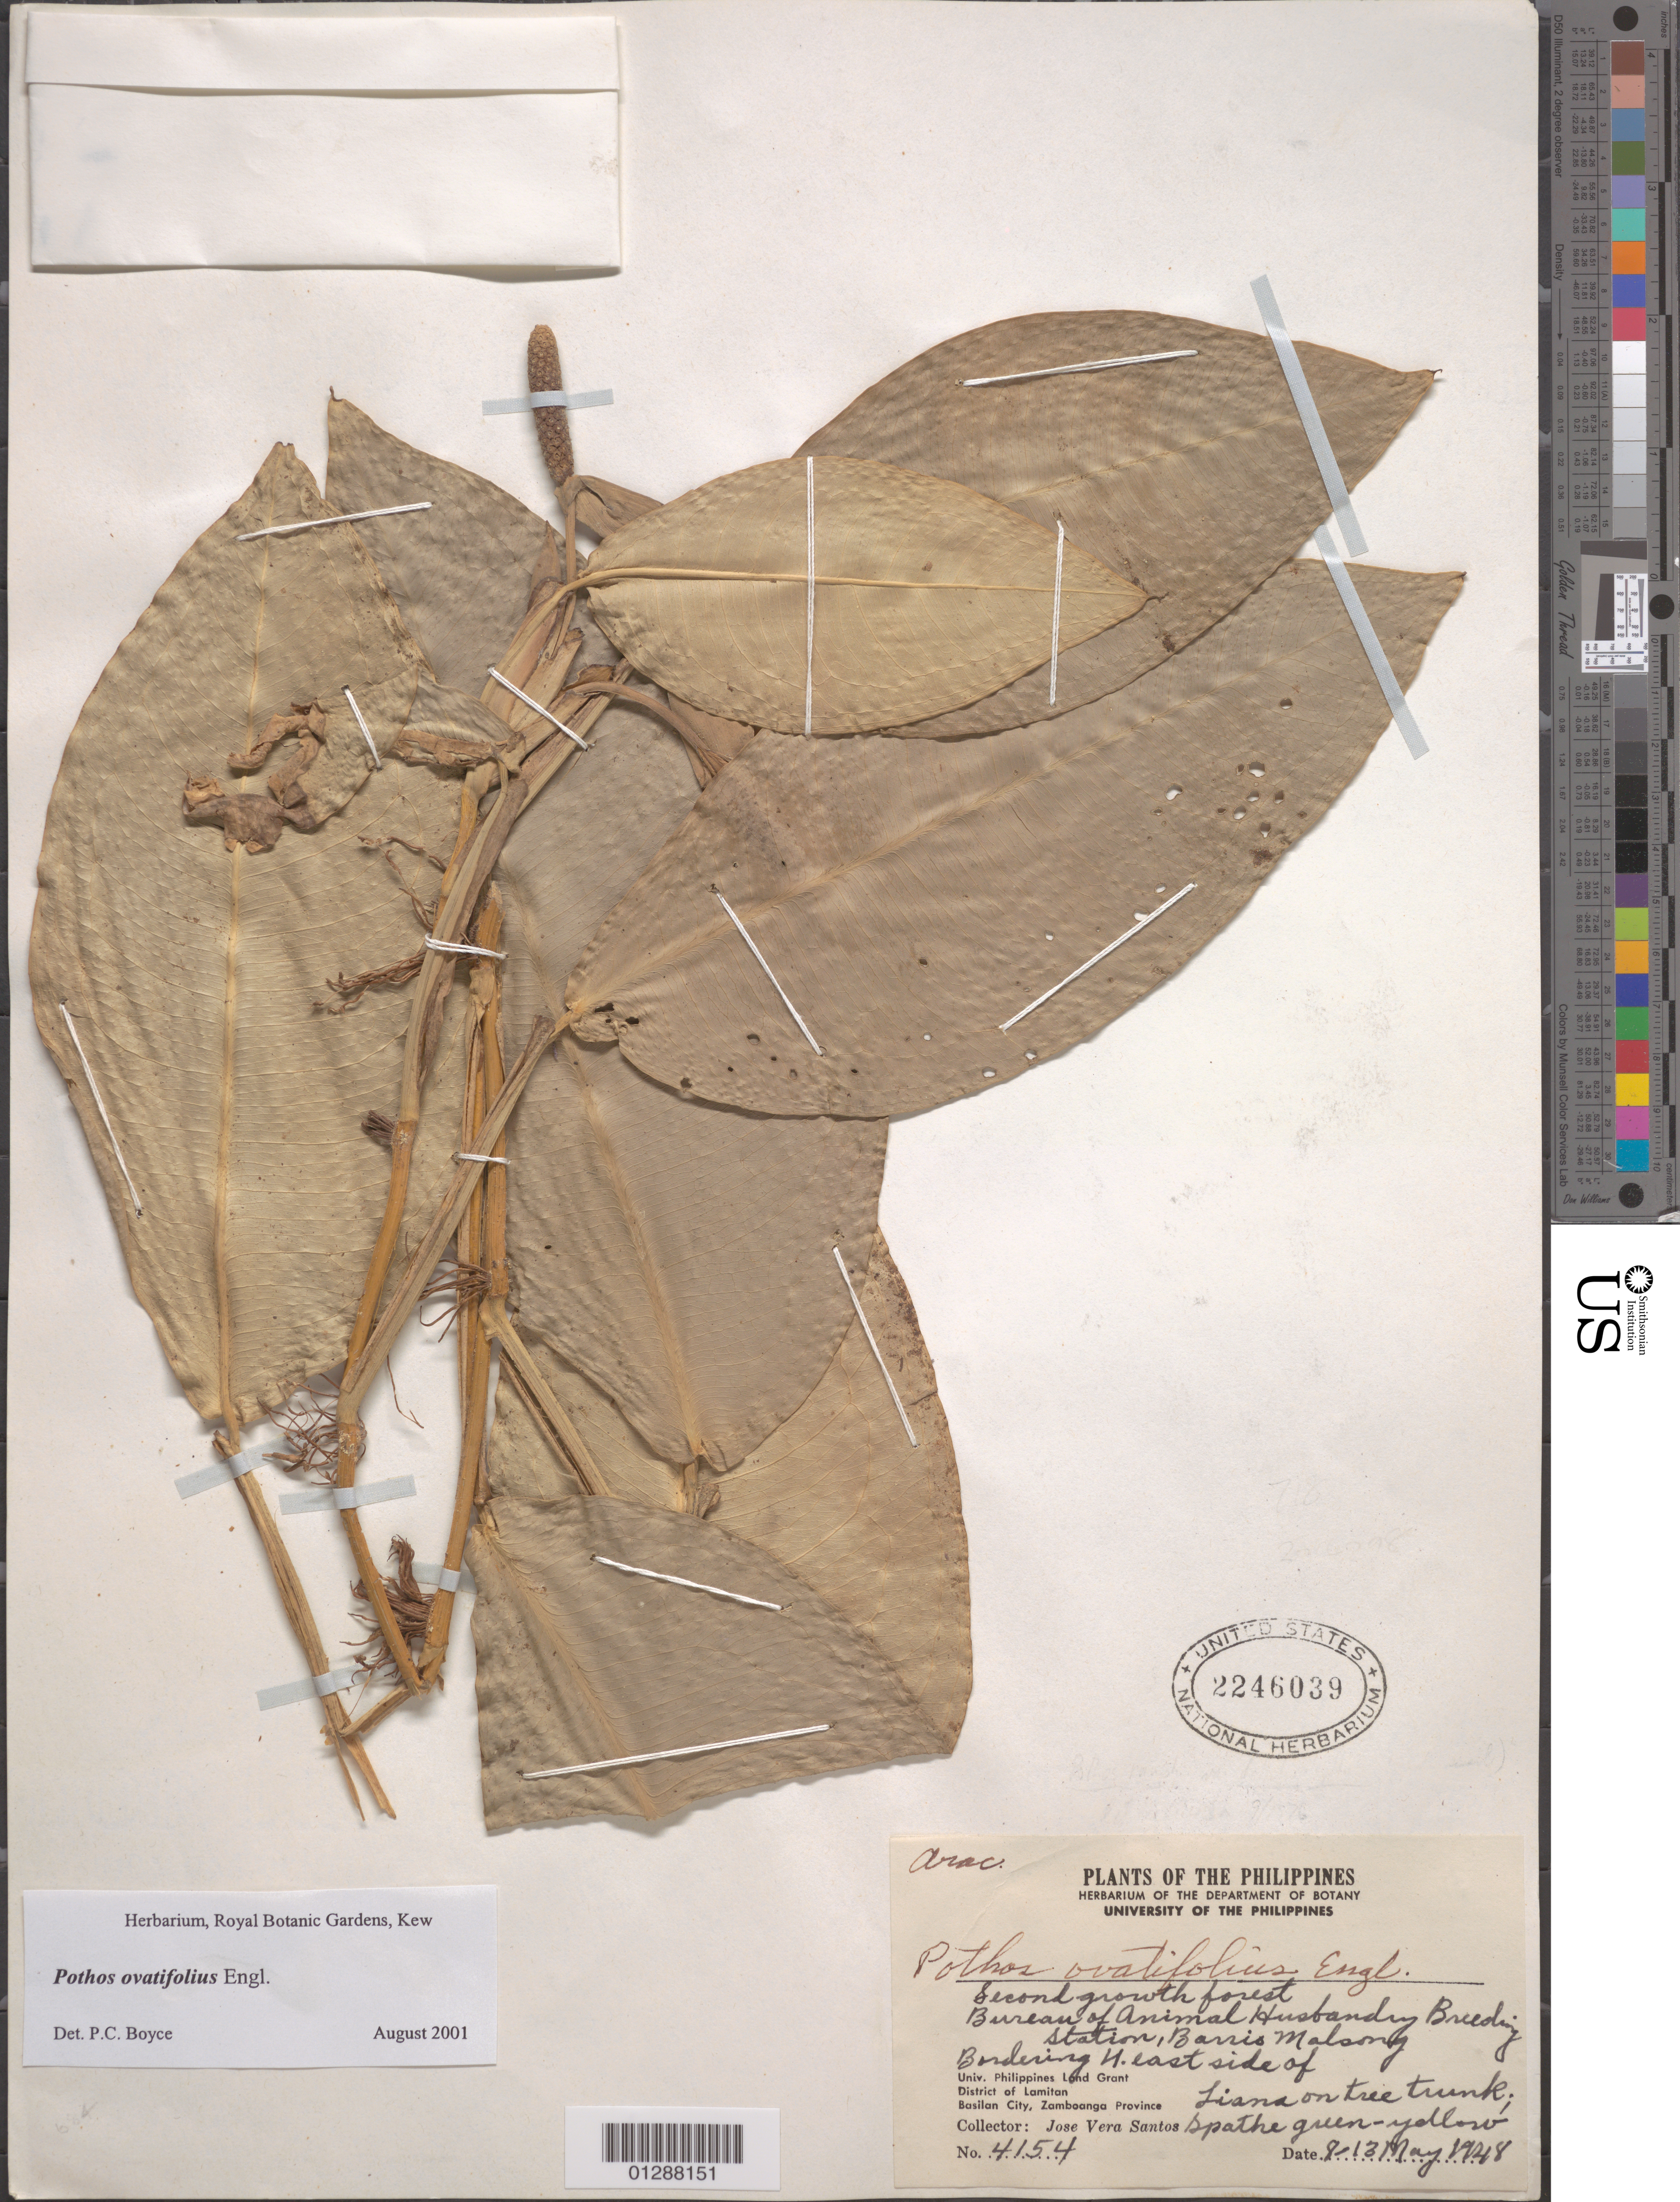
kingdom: Plantae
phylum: Tracheophyta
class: Liliopsida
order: Alismatales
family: Araceae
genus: Pothos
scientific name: Pothos ovatifolius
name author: Engl.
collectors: J. V. Santos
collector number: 4154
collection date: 1948-05-07/1948-05-13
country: Philippines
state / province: Muslim Mindanao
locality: Bureau of Animal Husbandry Breeding Station. Baris Malsong. Bordering N. east side. Univ. Philippines Land, Grant. District of Lamitan. Basilan City, Zamboanga Province.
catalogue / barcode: US 2246039